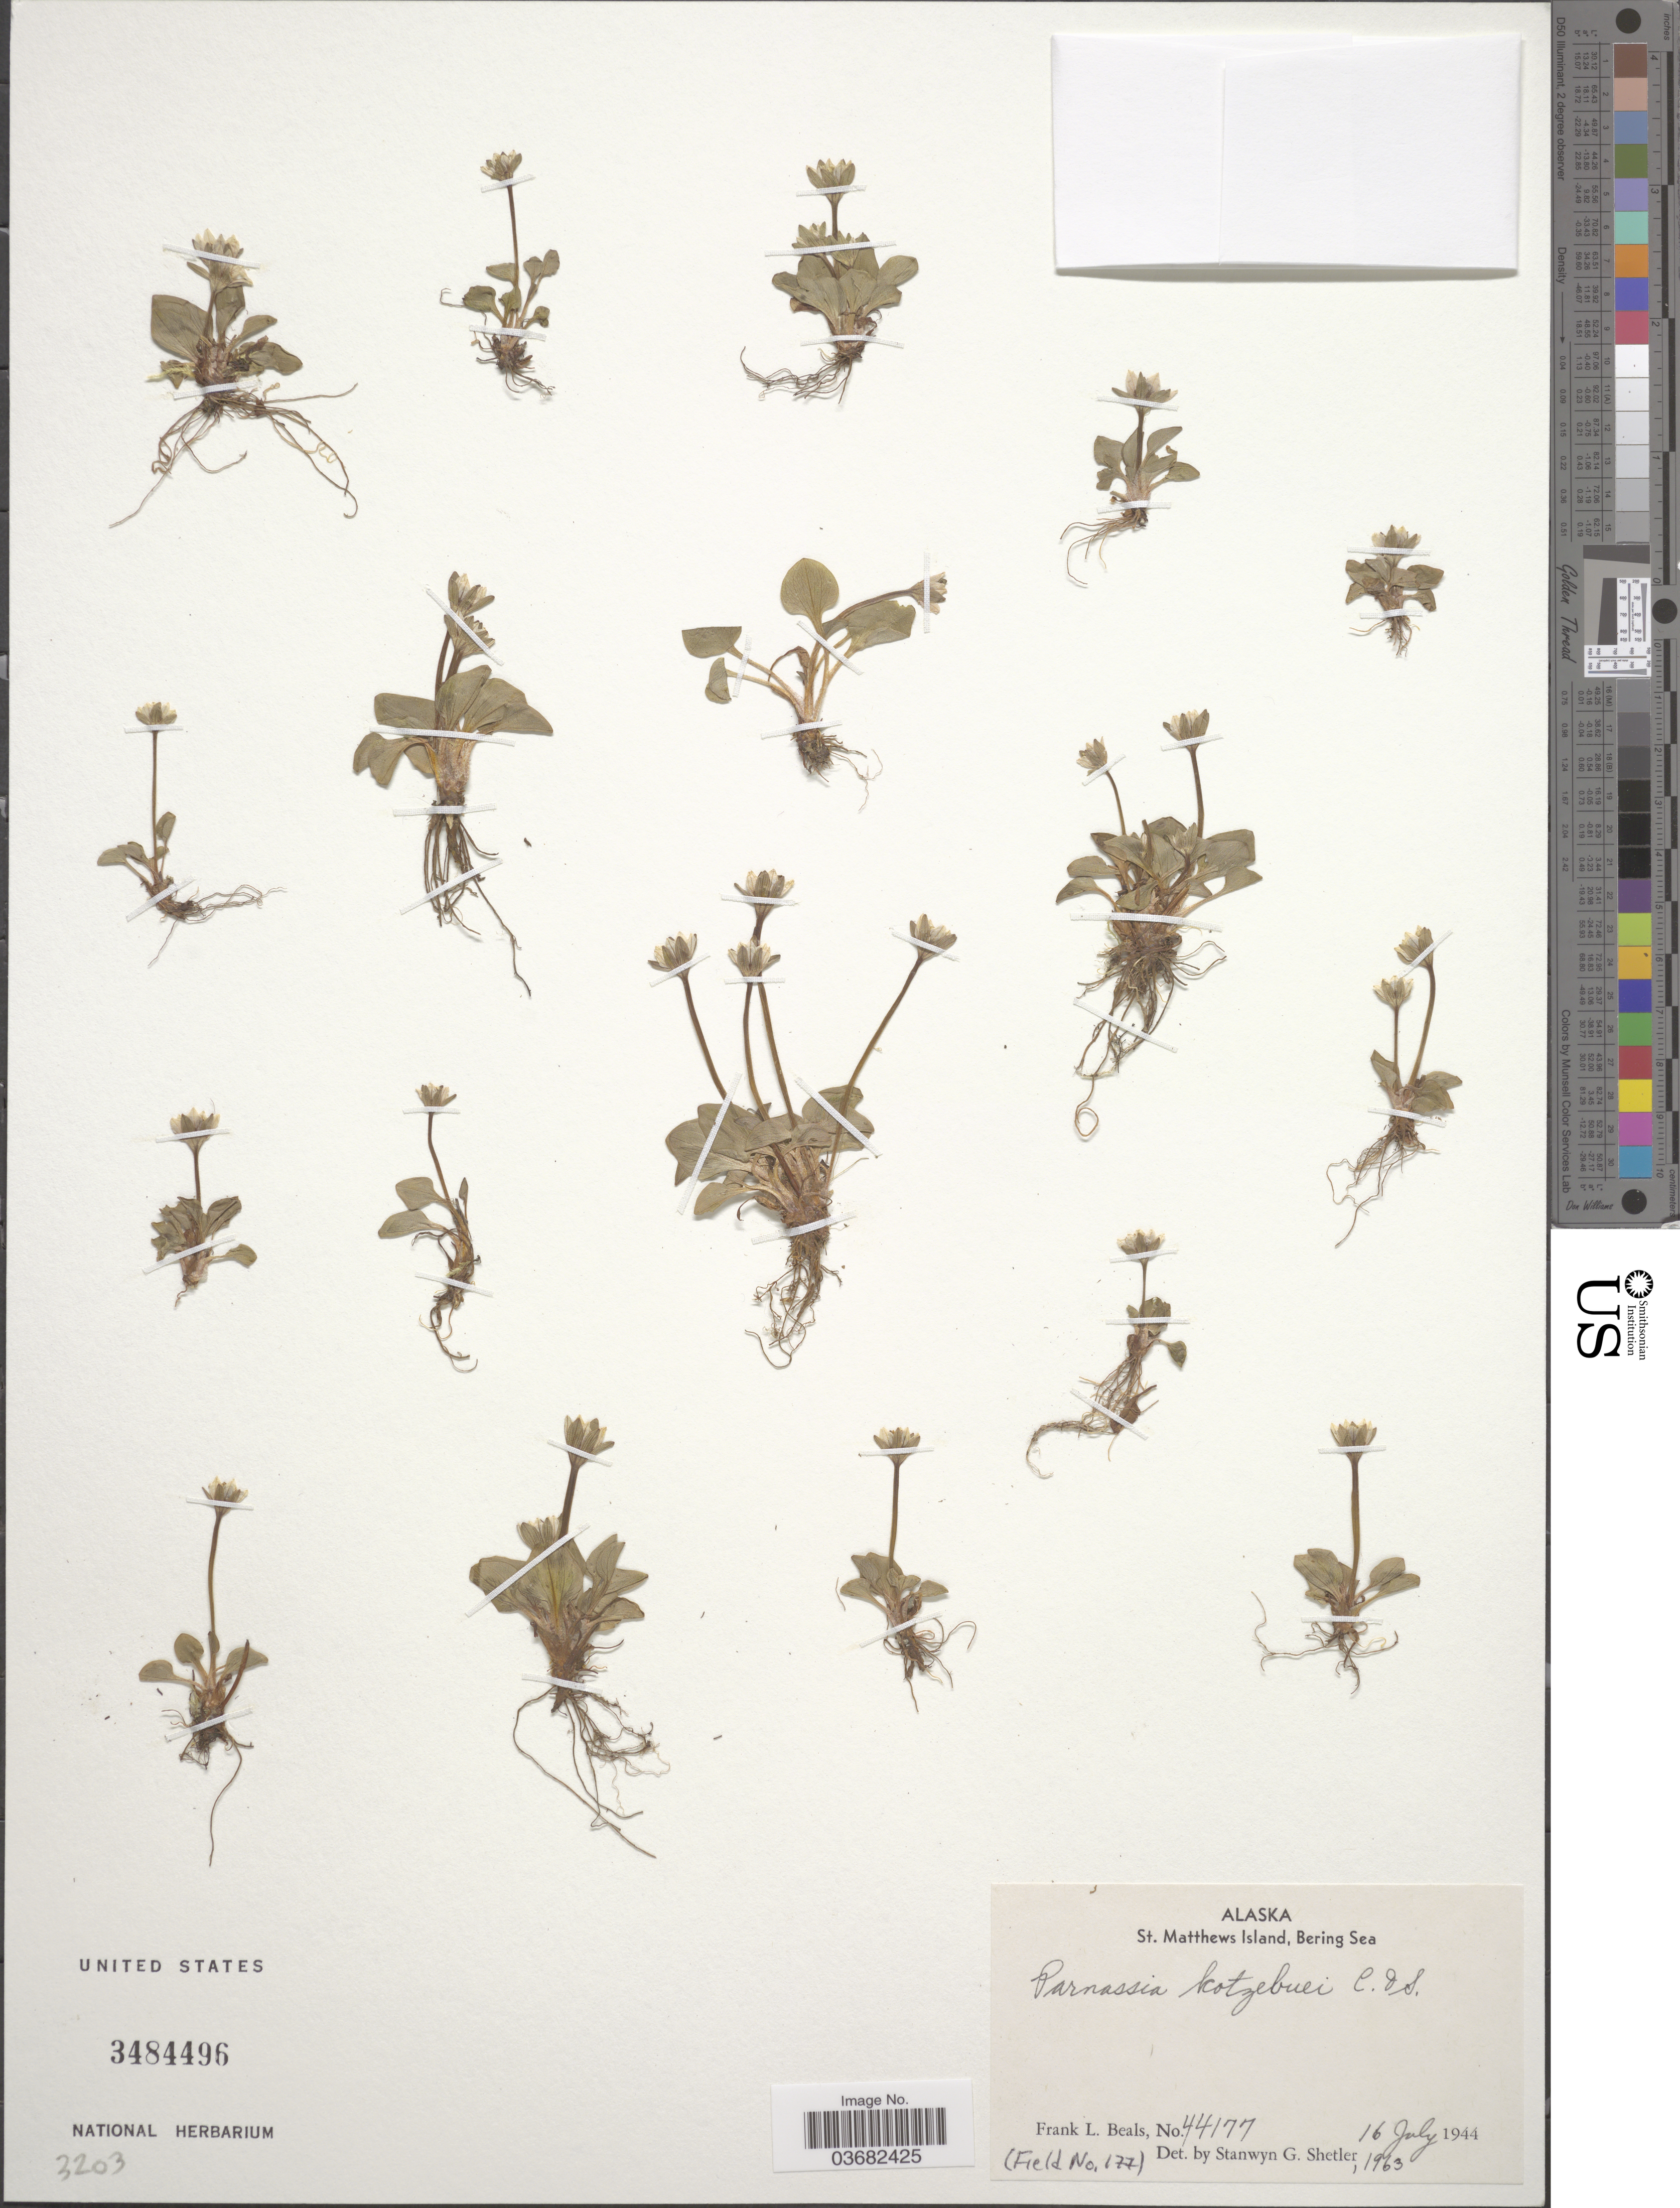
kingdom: Plantae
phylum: Tracheophyta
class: Magnoliopsida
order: Celastrales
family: Parnassiaceae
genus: Parnassia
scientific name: Parnassia kotzebuei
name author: Cham. ex Spreng.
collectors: F. Beals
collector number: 44177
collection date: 1944-07-16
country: United States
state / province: Alaska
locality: St. Matthews Island, Bering Sea.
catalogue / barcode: US 3484496